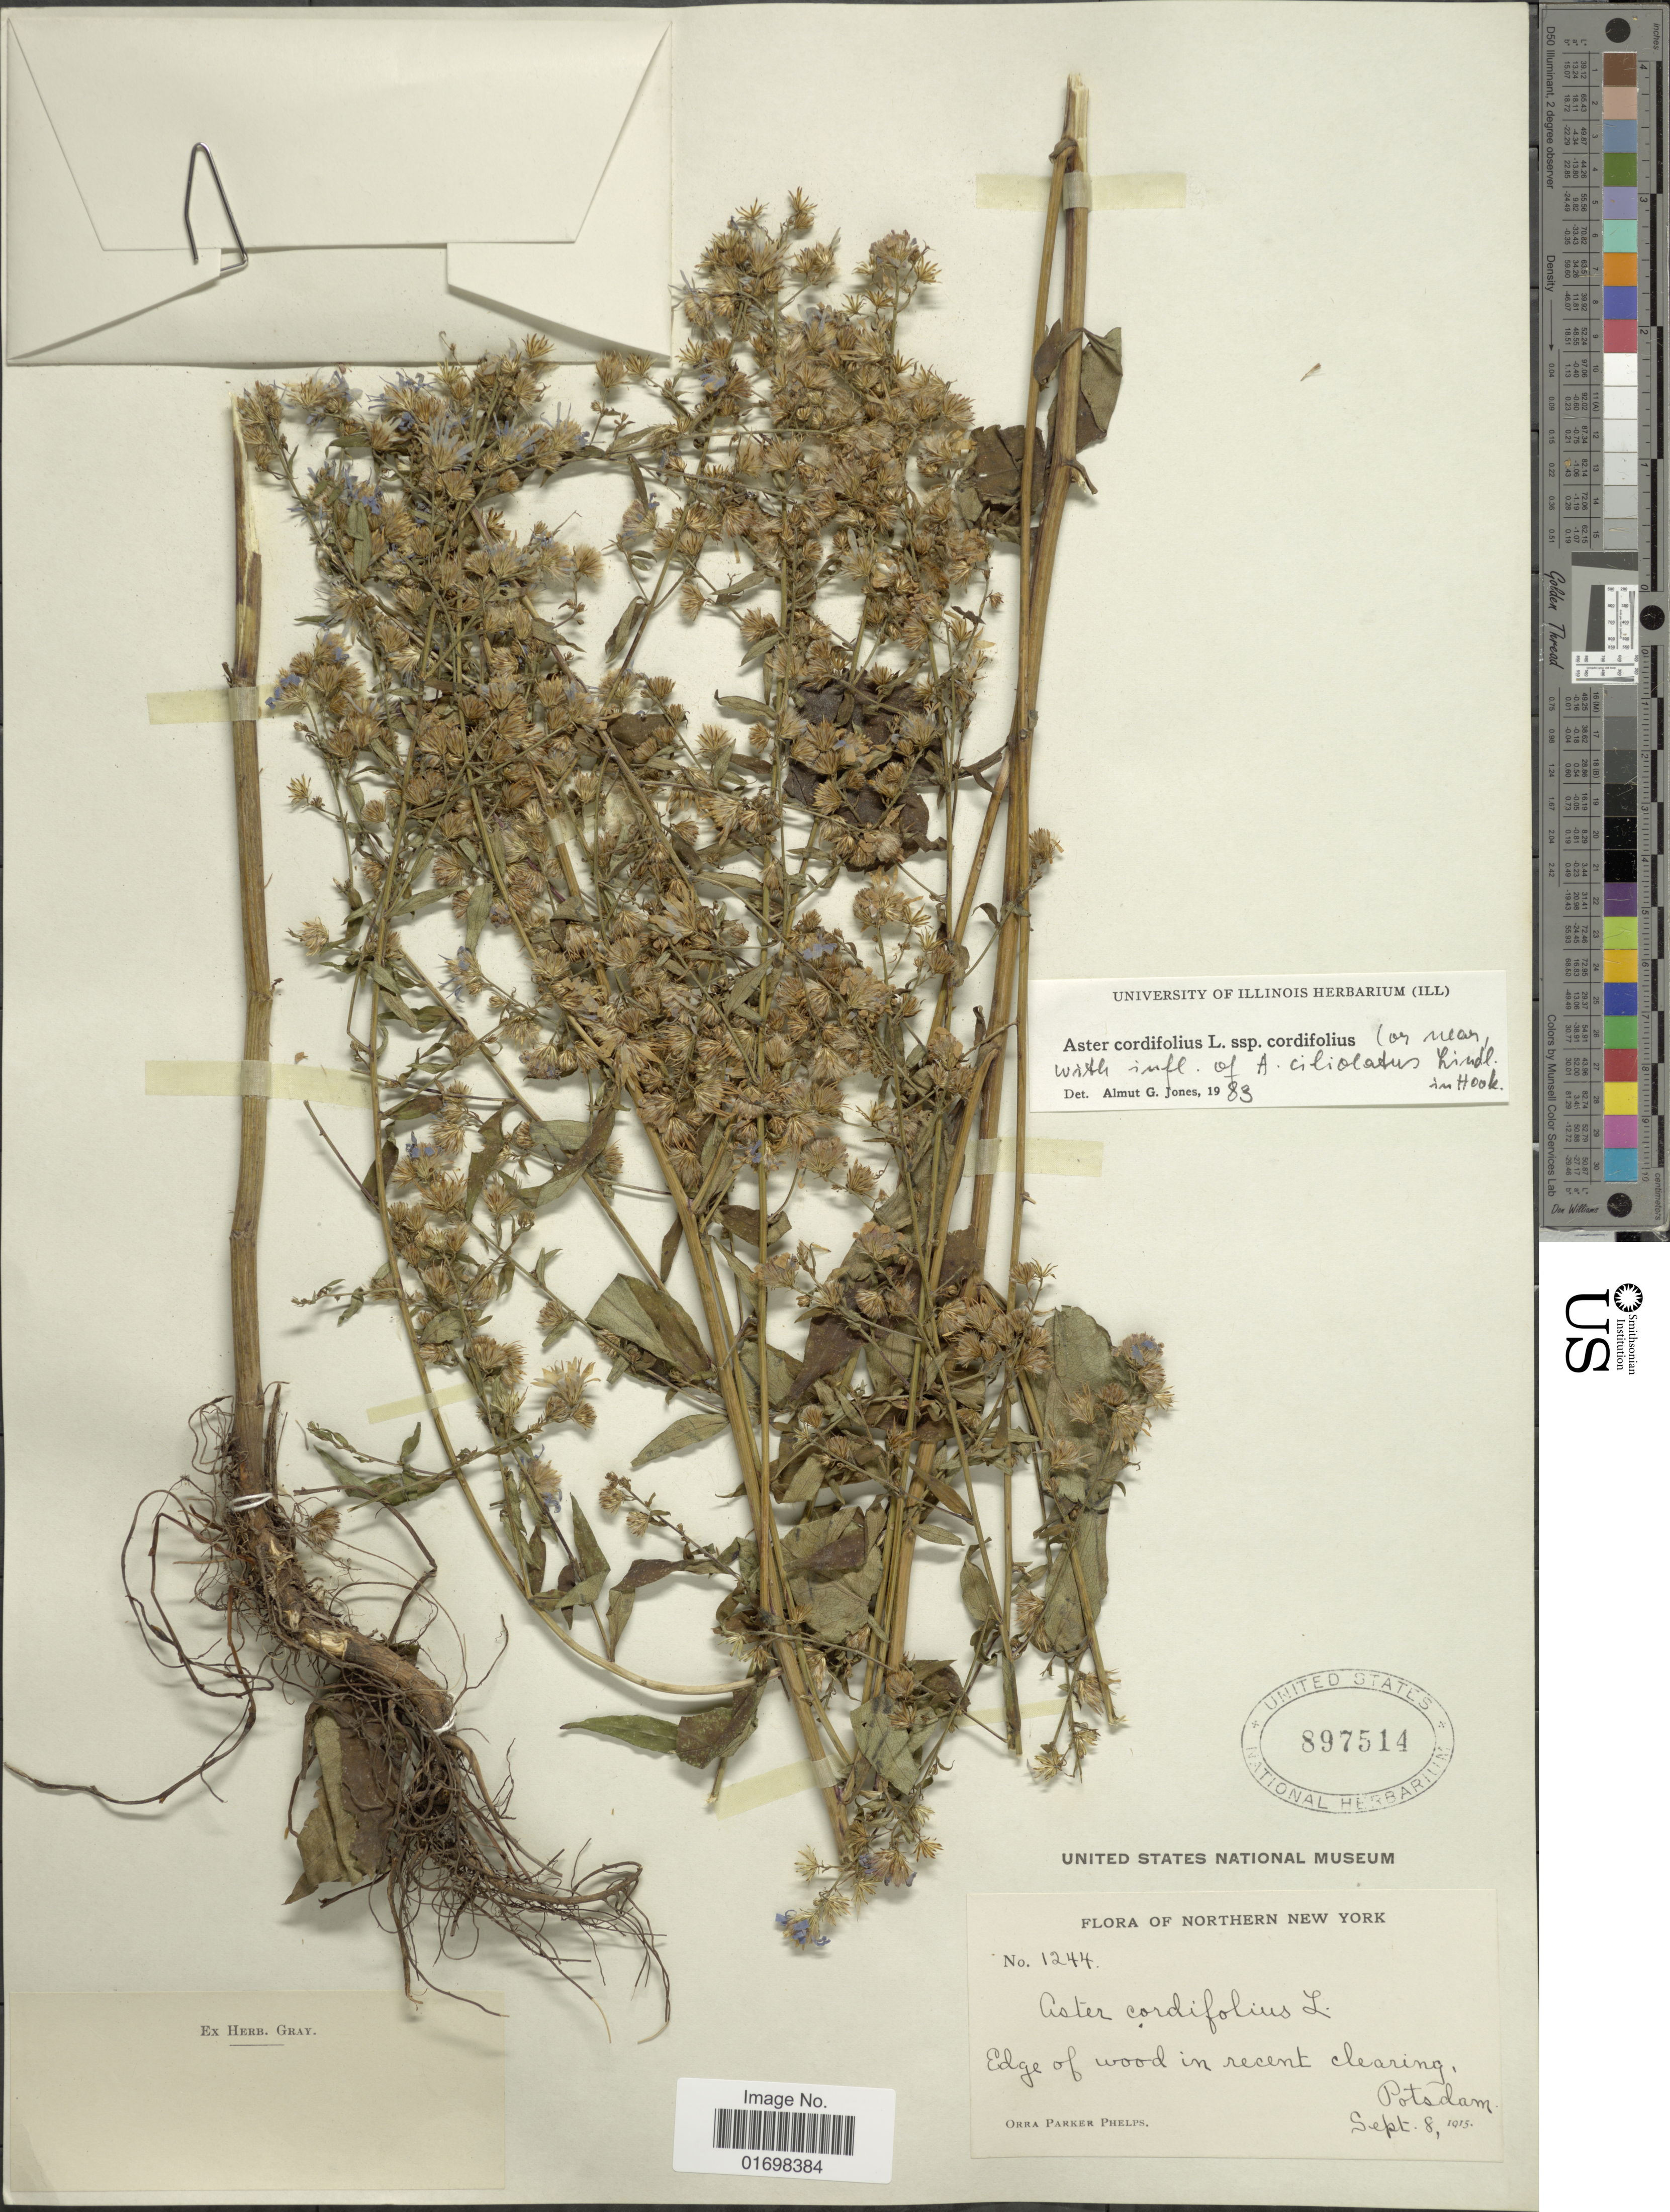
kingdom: Plantae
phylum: Tracheophyta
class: Magnoliopsida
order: Asterales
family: Asteraceae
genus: Symphyotrichum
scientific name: Symphyotrichum cordifolium var. cordifolium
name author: (L.) G.L. Nesom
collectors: O. P. Phelps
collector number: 1244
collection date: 1915-09-08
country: United States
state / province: New York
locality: Northern New York, Potsdam.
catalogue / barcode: US 897514